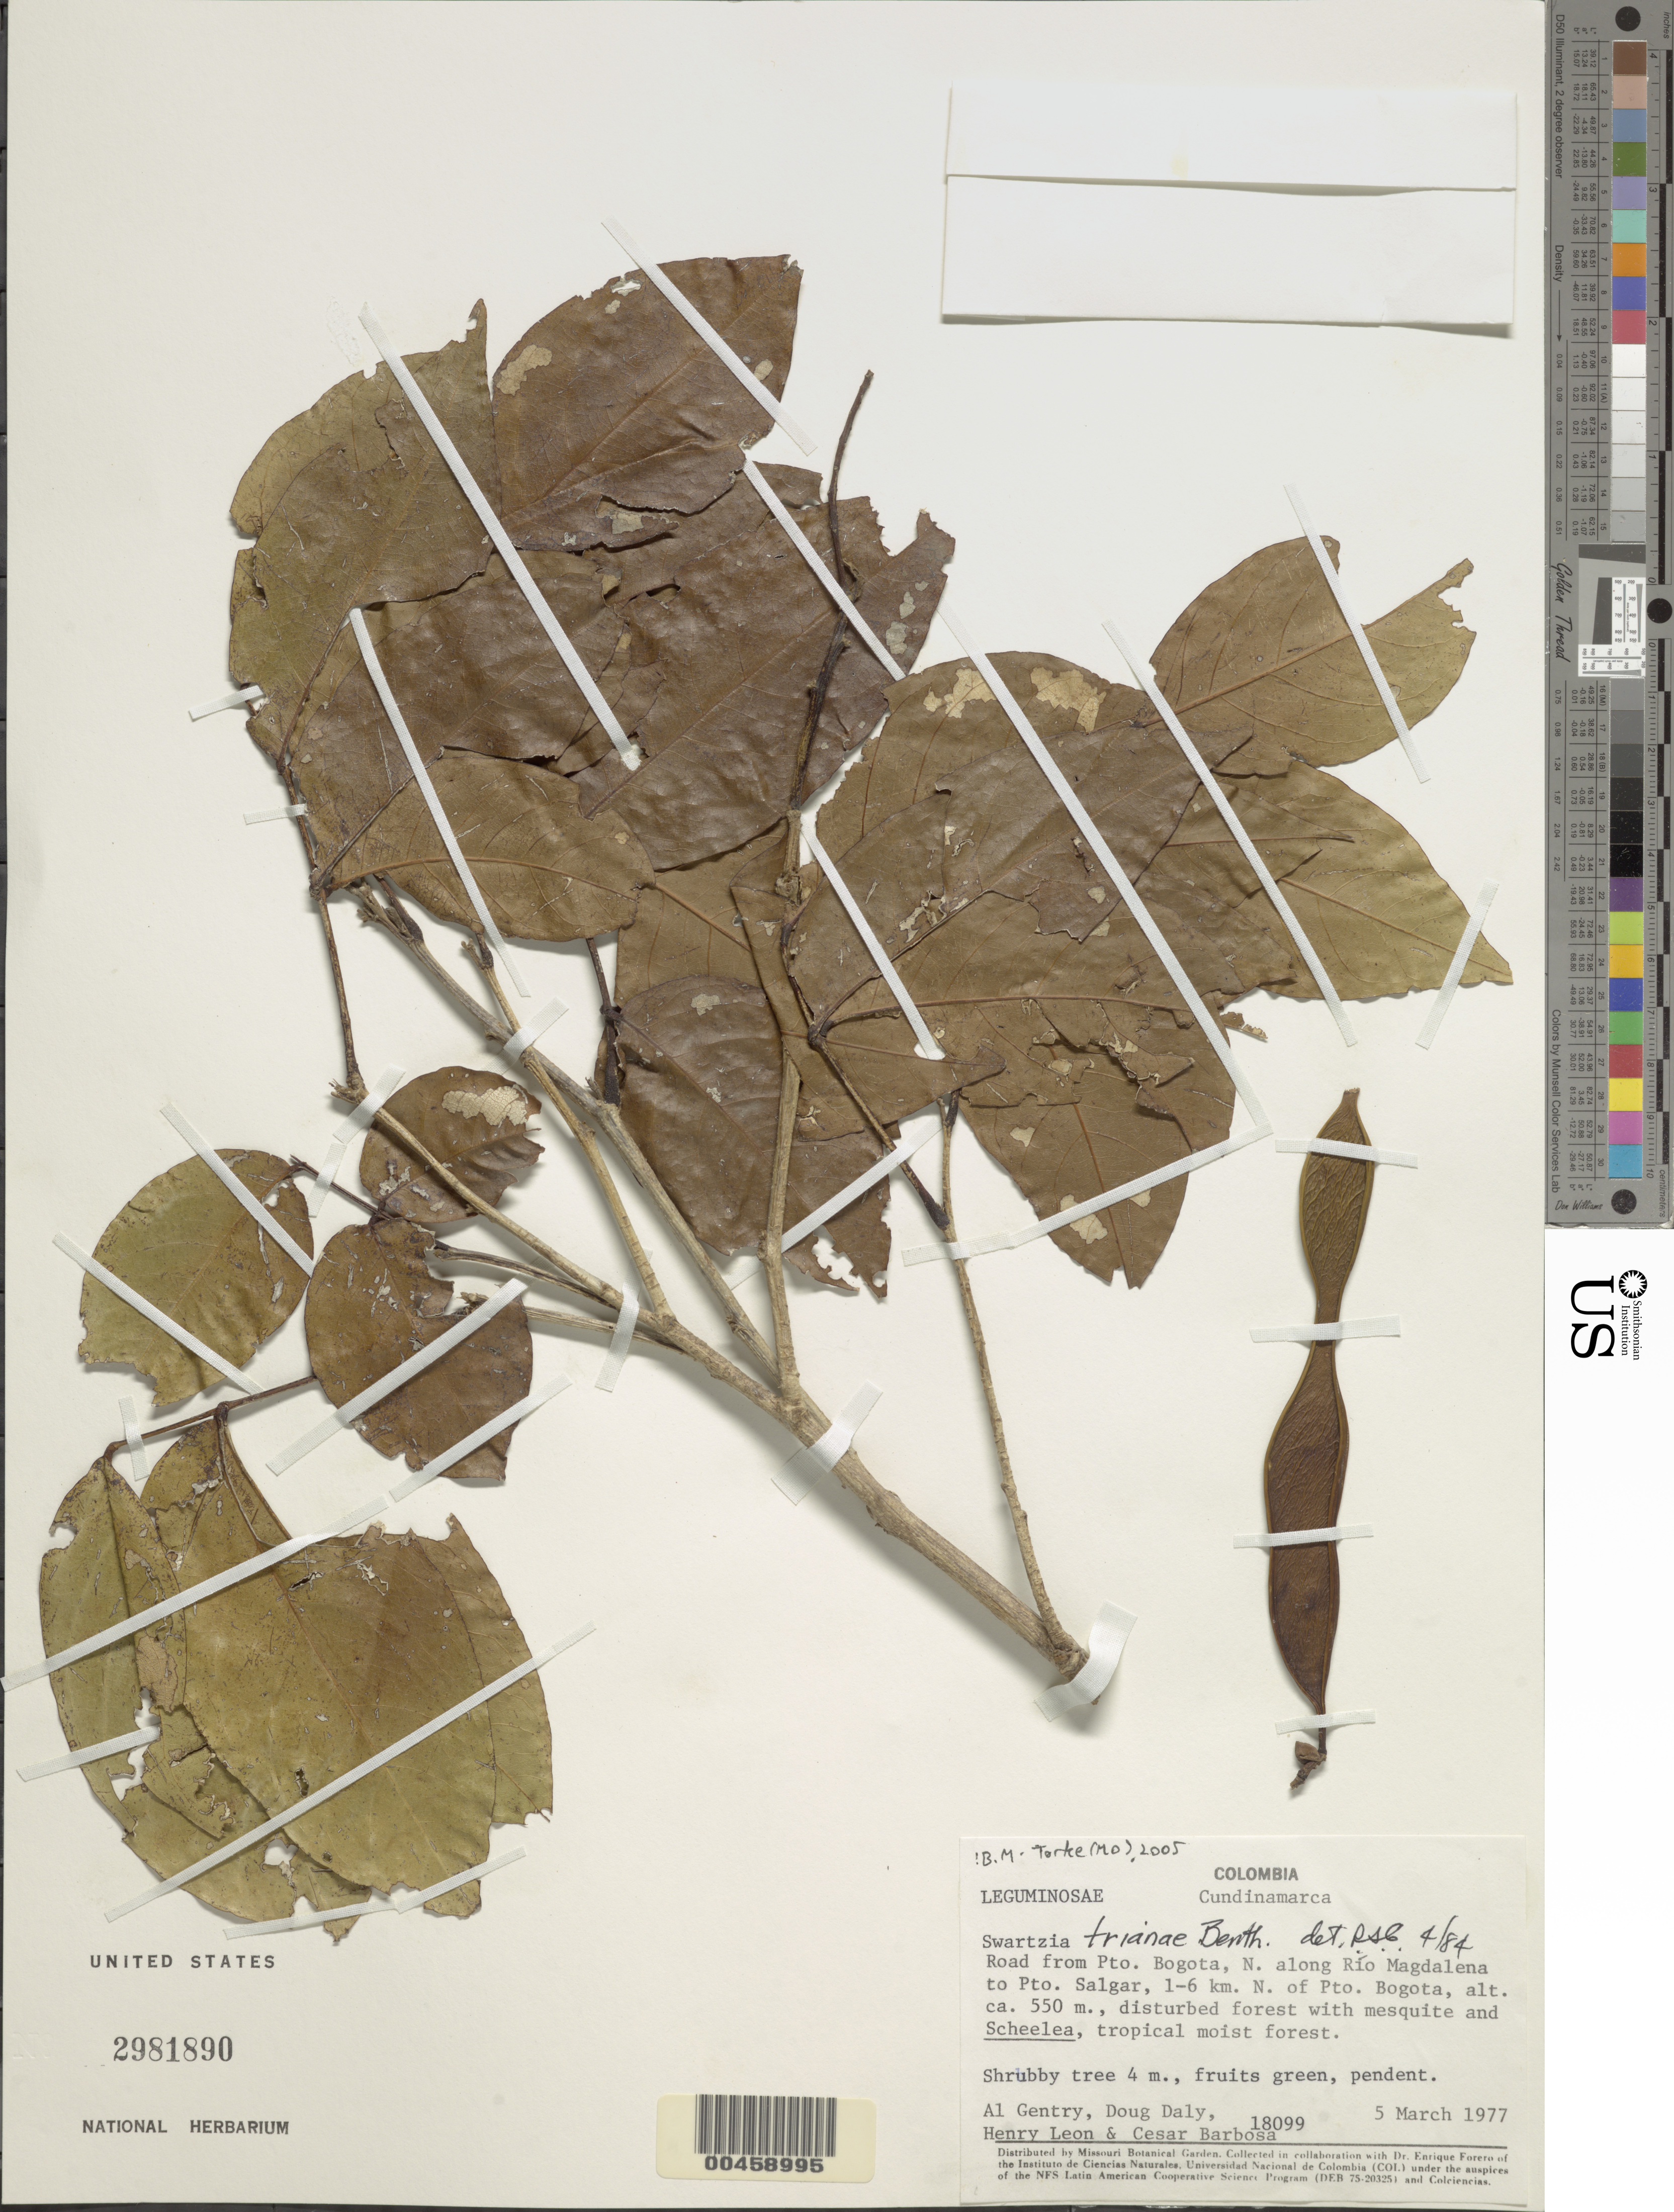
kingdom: Plantae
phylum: Tracheophyta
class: Magnoliopsida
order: Fabales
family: Fabaceae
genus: Swartzia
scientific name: Swartzia trianae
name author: Benth. in Mart.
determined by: Cowan, R. S.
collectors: A. H. Gentry, D. C. Daly, Henry Leon & C. E. Barbosa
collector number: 18099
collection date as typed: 05 Mar 1977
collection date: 1977-03-05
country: Colombia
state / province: Cundinamarca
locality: Pto Bogota, road from; N along Rio Magdalena to Pto Salgar, 1 - 6 km N of Pto Bogota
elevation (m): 550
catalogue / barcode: US 2981890